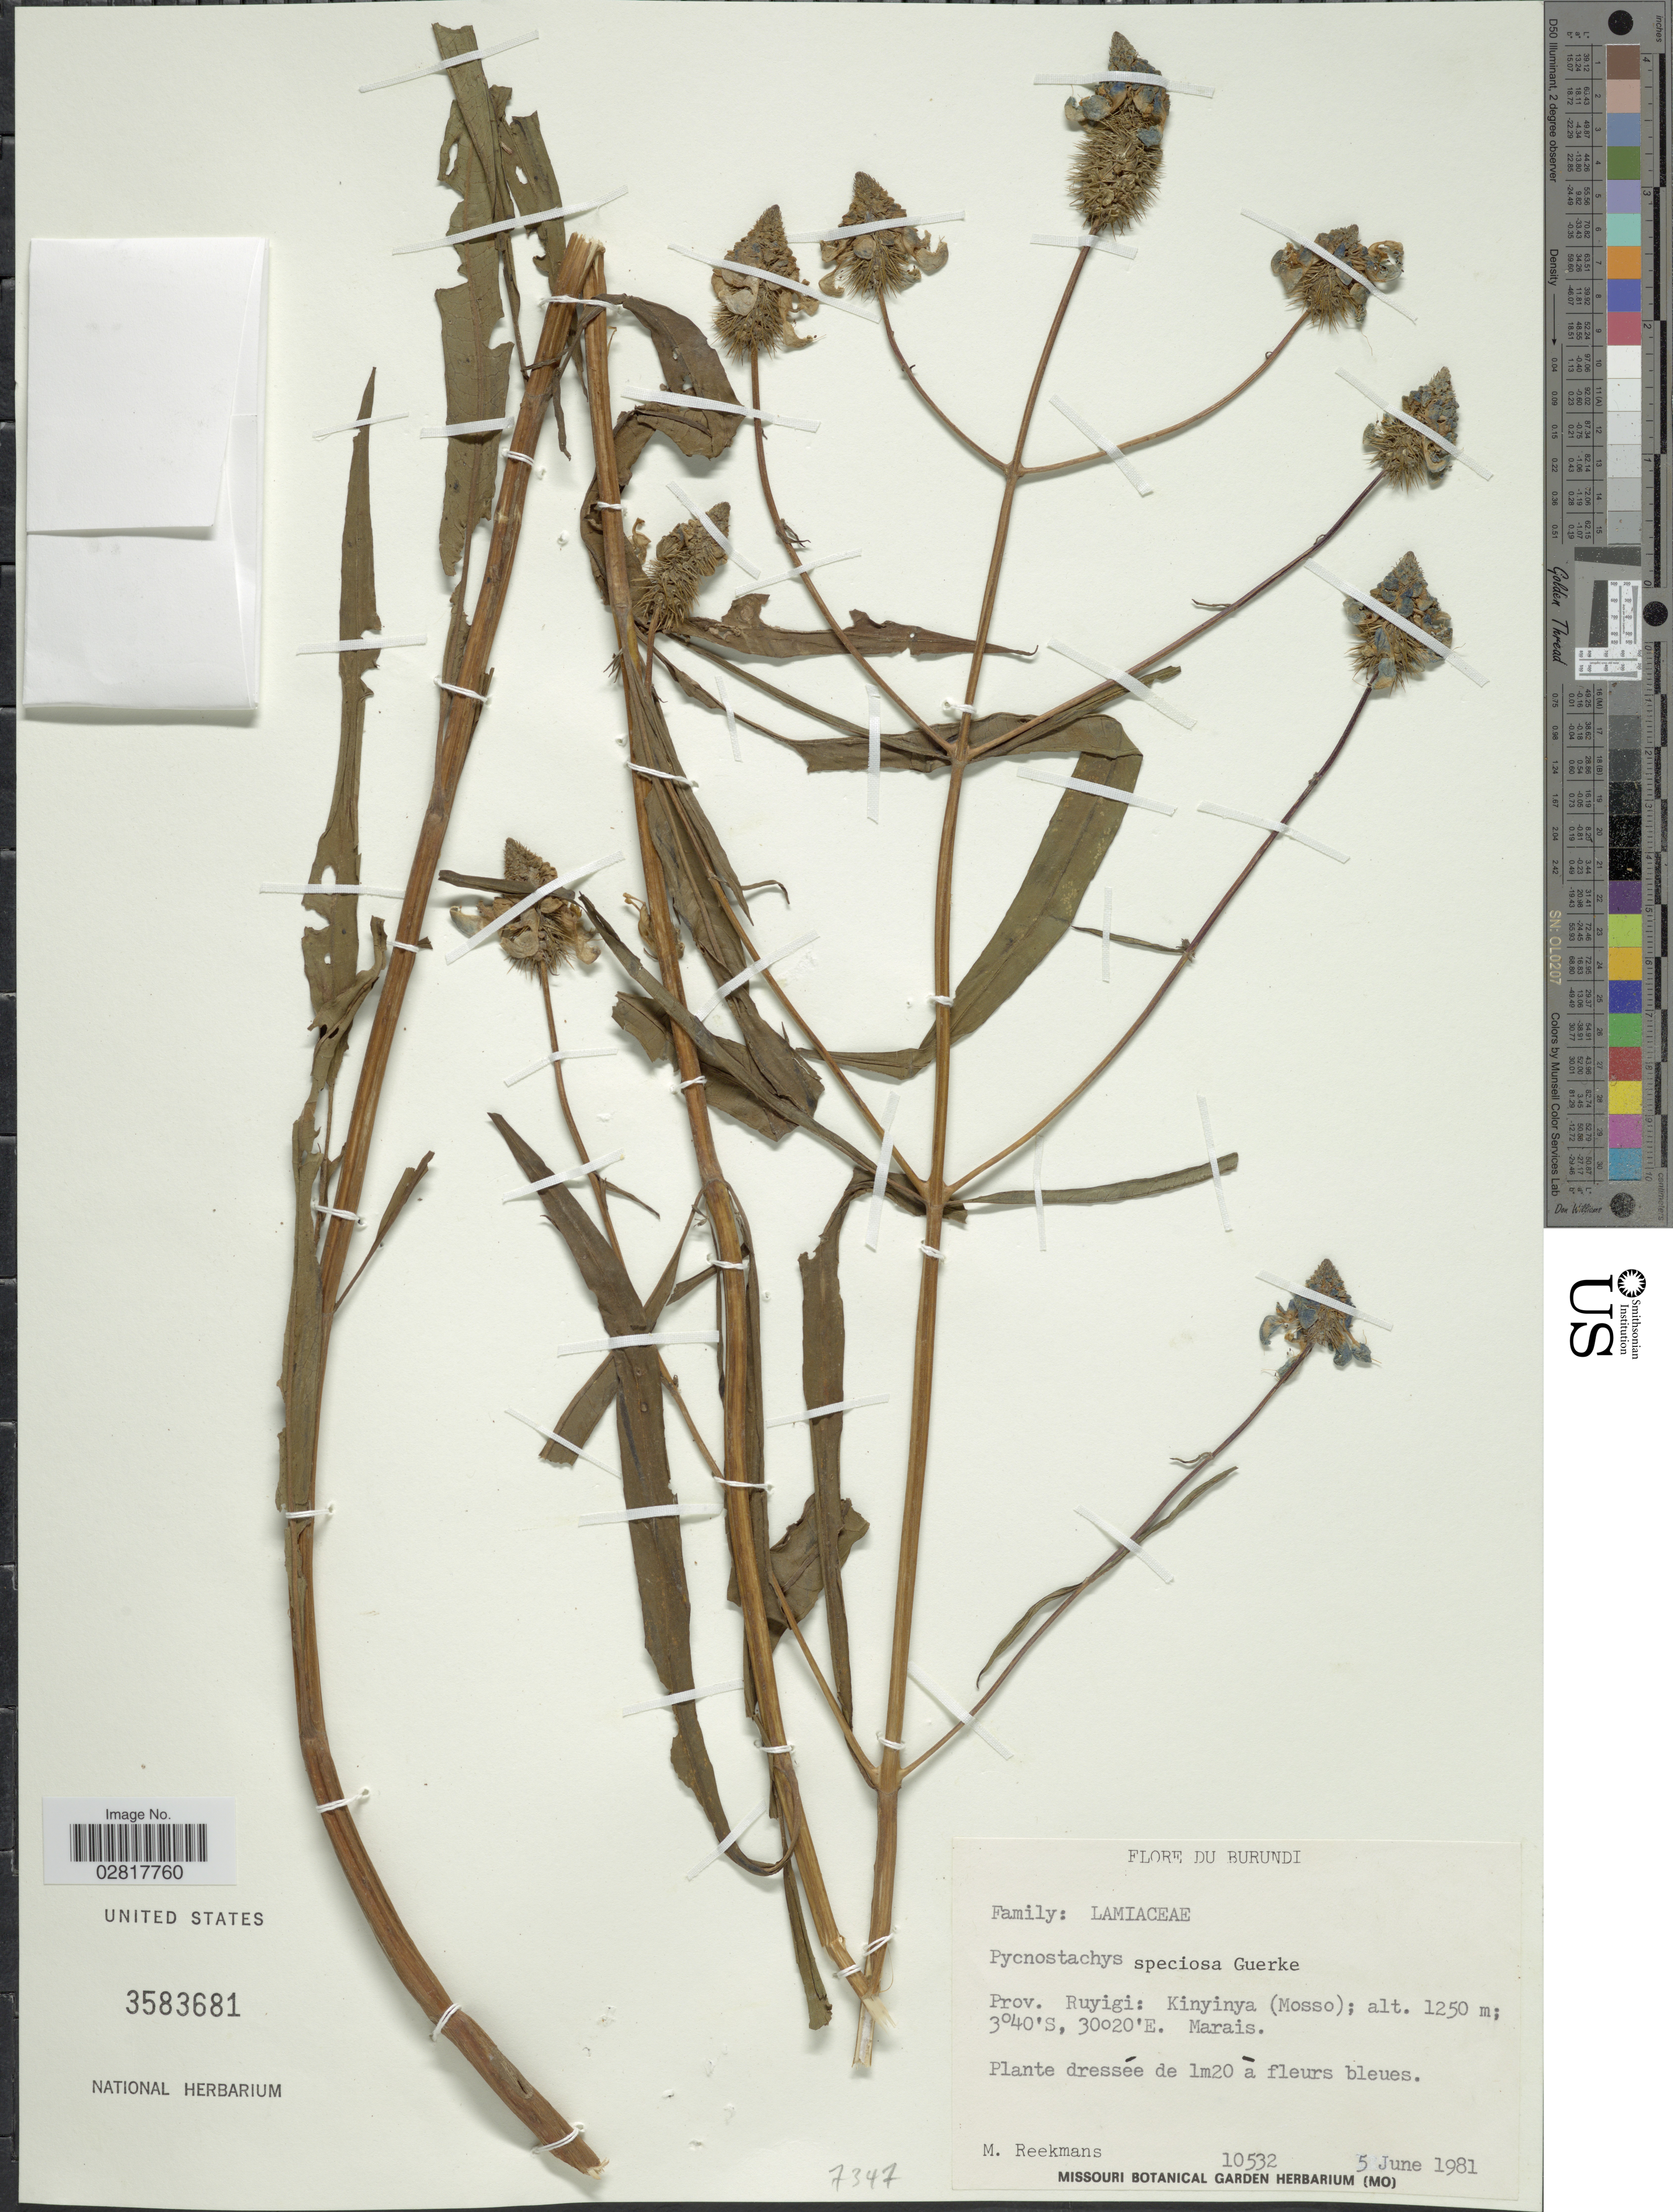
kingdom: Plantae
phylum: Tracheophyta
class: Magnoliopsida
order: Lamiales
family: Lamiaceae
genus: Pycnostachys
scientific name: Pycnostachys speciosa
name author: Gürke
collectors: M. Reekmans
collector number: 10532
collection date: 1981-06-05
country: Burundi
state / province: Ruyigi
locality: Kinyinya (Mosso); Marais.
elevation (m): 1250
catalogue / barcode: US 3583681